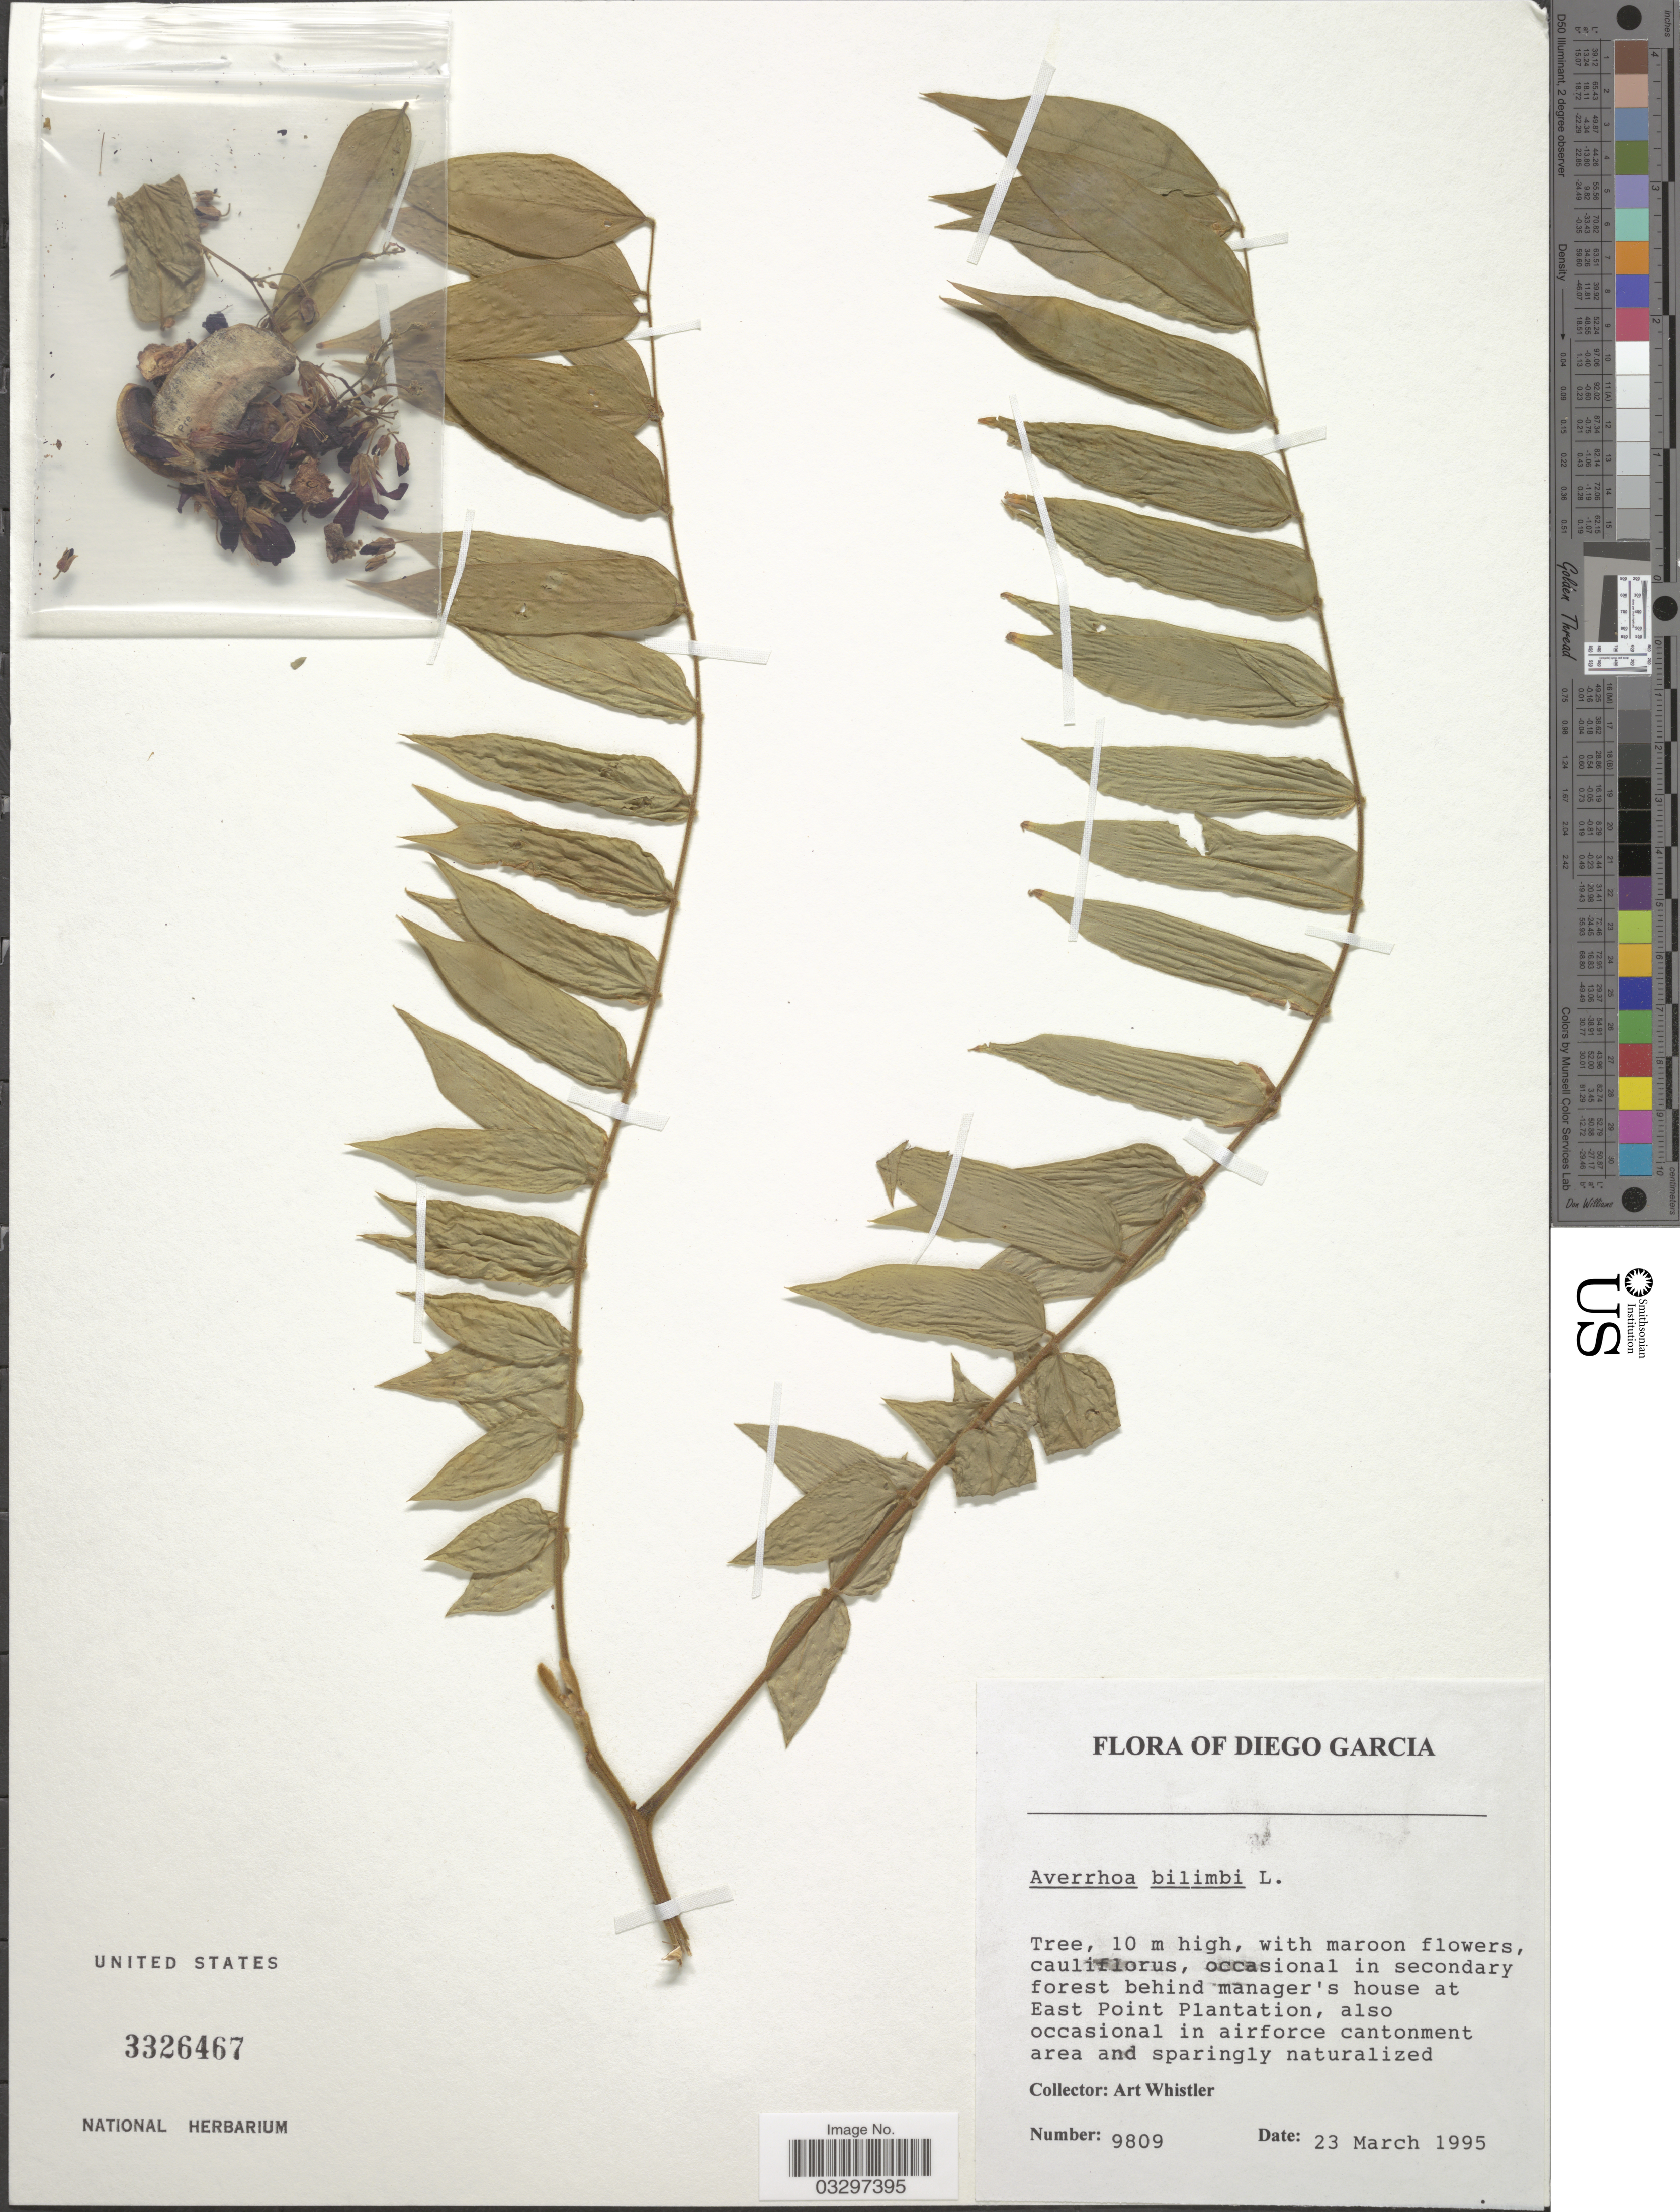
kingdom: Plantae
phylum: Tracheophyta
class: Magnoliopsida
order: Oxalidales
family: Oxalidaceae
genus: Averrhoa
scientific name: Averrhoa bilimbi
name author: L.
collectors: A. Whistler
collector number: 9809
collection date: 1995-03-23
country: British Indian Ocean Territory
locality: Diego Garcia.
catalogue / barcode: US 3326467